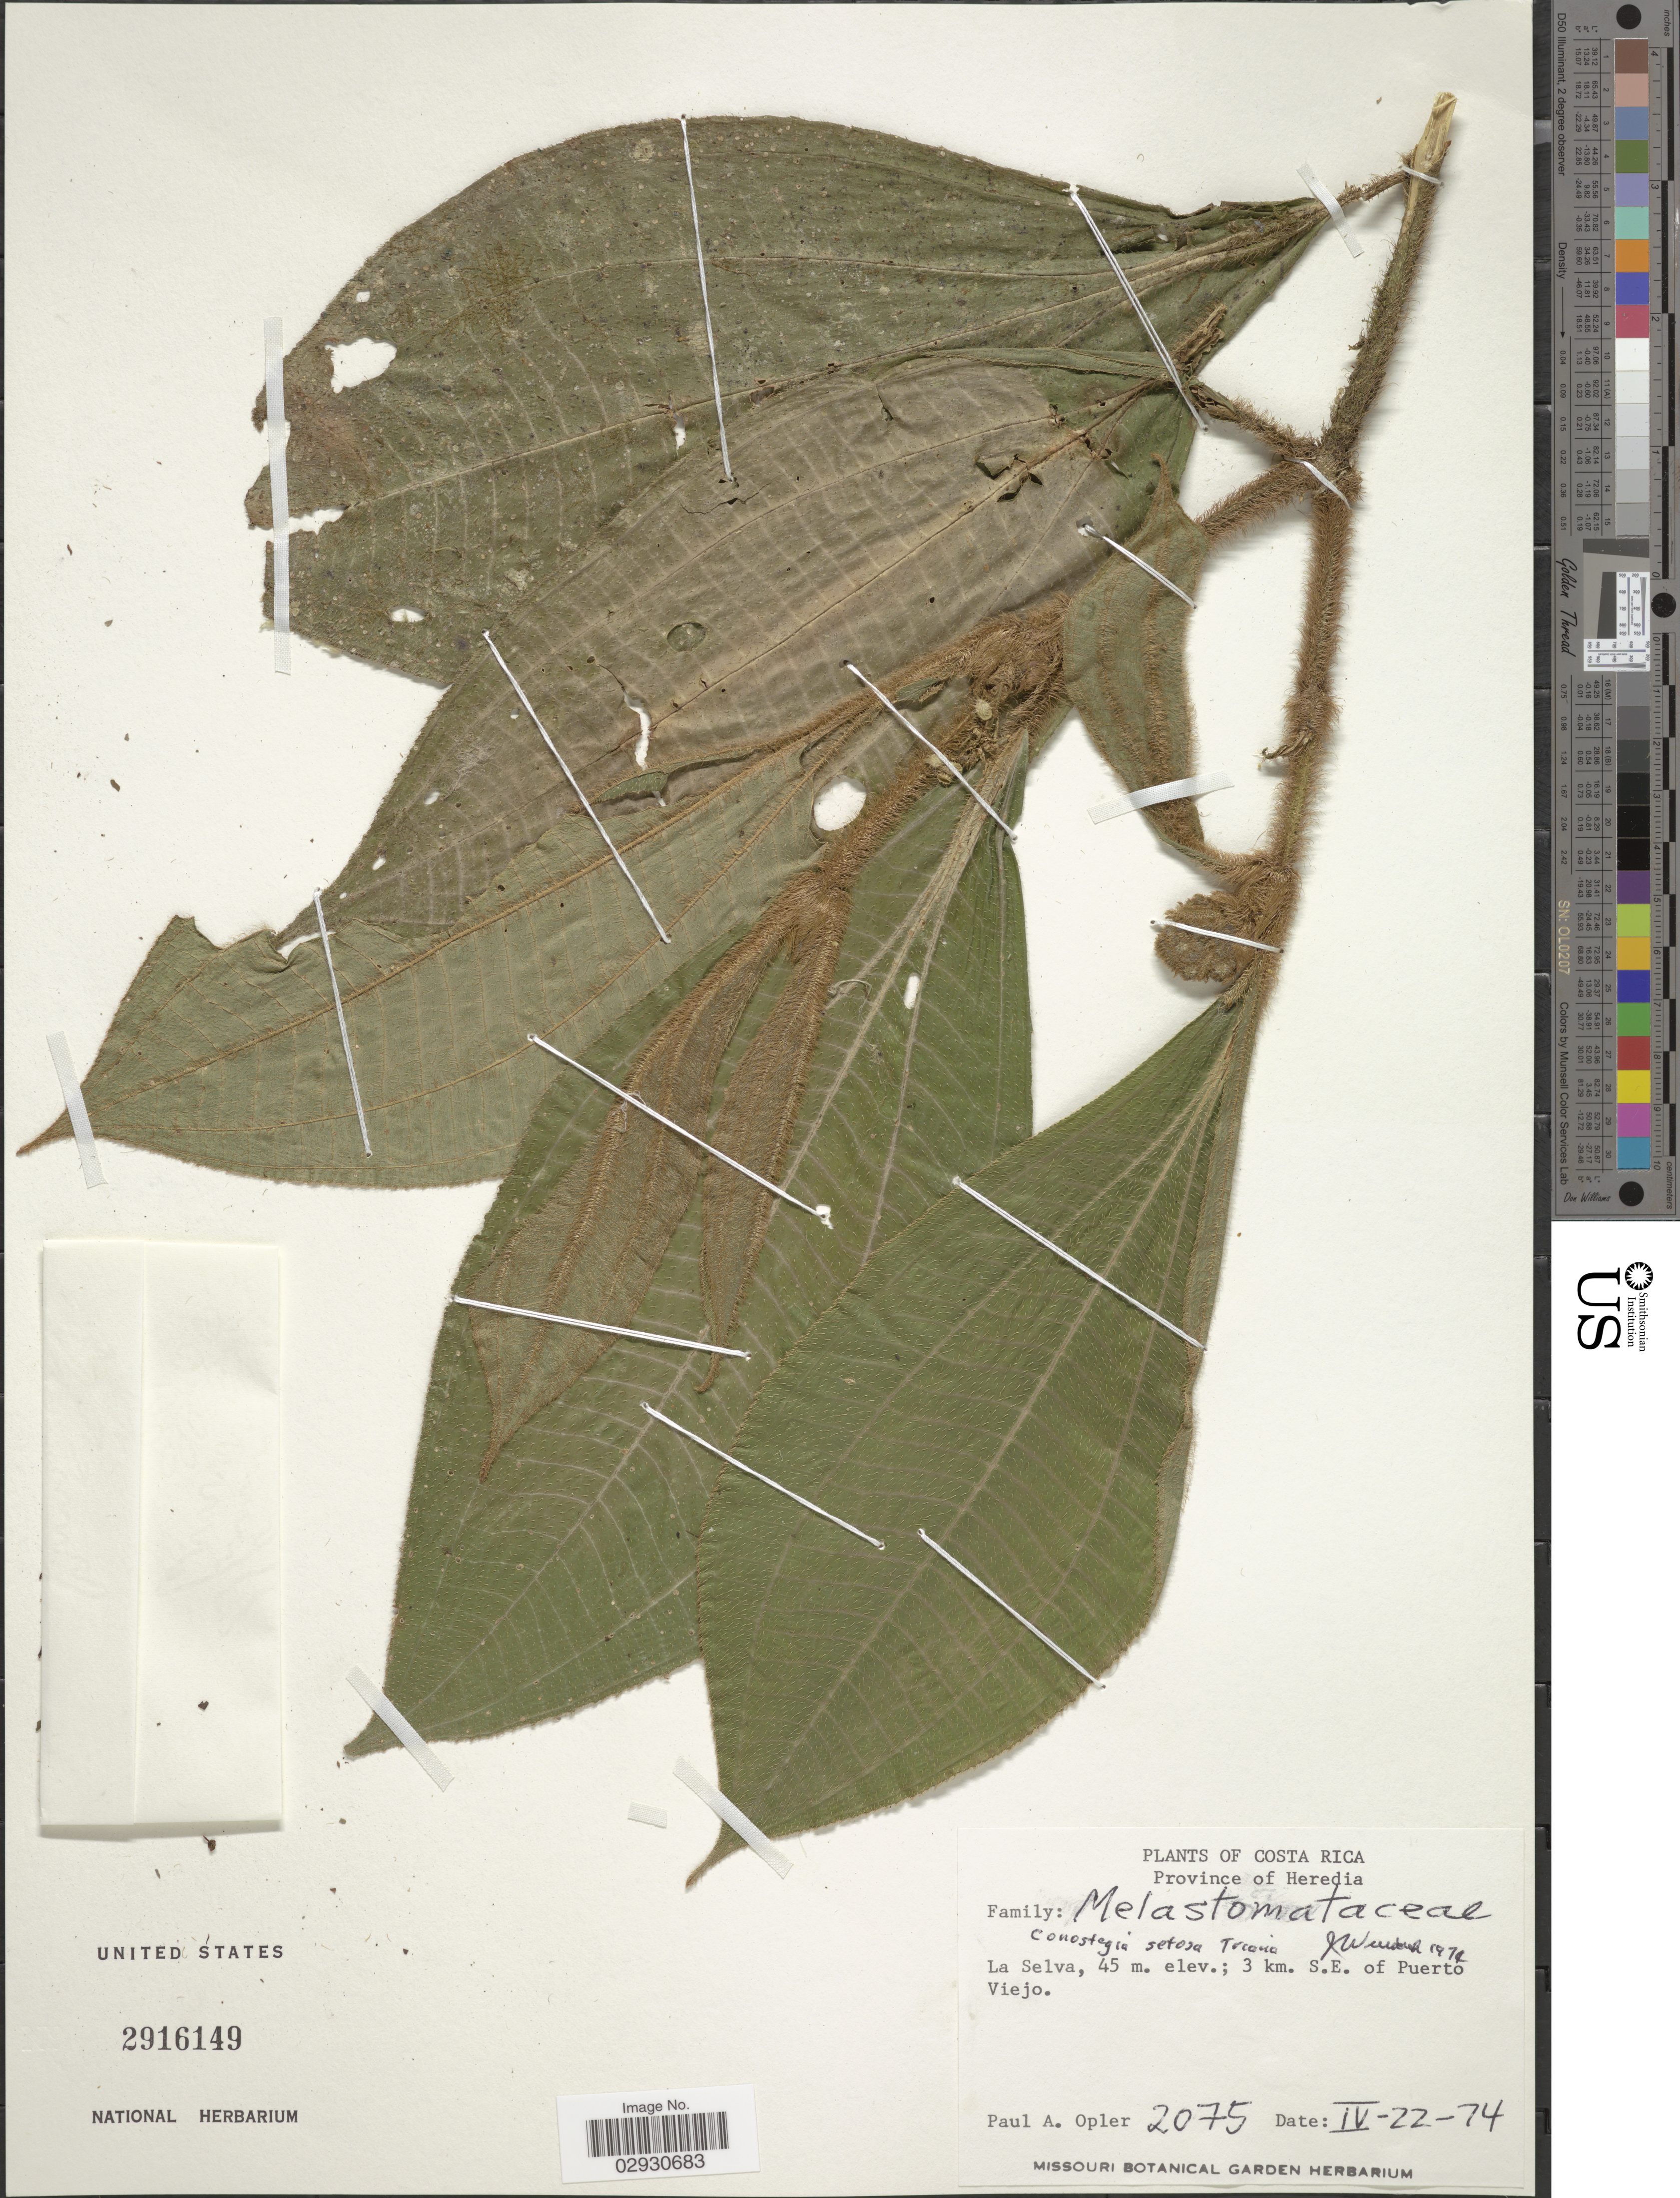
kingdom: Plantae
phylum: Tracheophyta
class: Magnoliopsida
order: Myrtales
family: Melastomataceae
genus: Conostegia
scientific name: Conostegia setosa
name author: Triana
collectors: P. Opler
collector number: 2075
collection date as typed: Transcribed d/m/y: 22/4/74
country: Costa Rica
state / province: Heredia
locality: Province of Heredia. La Selva. 3 km. S. E. of Puerto Viejo.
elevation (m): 45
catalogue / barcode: US 2916149